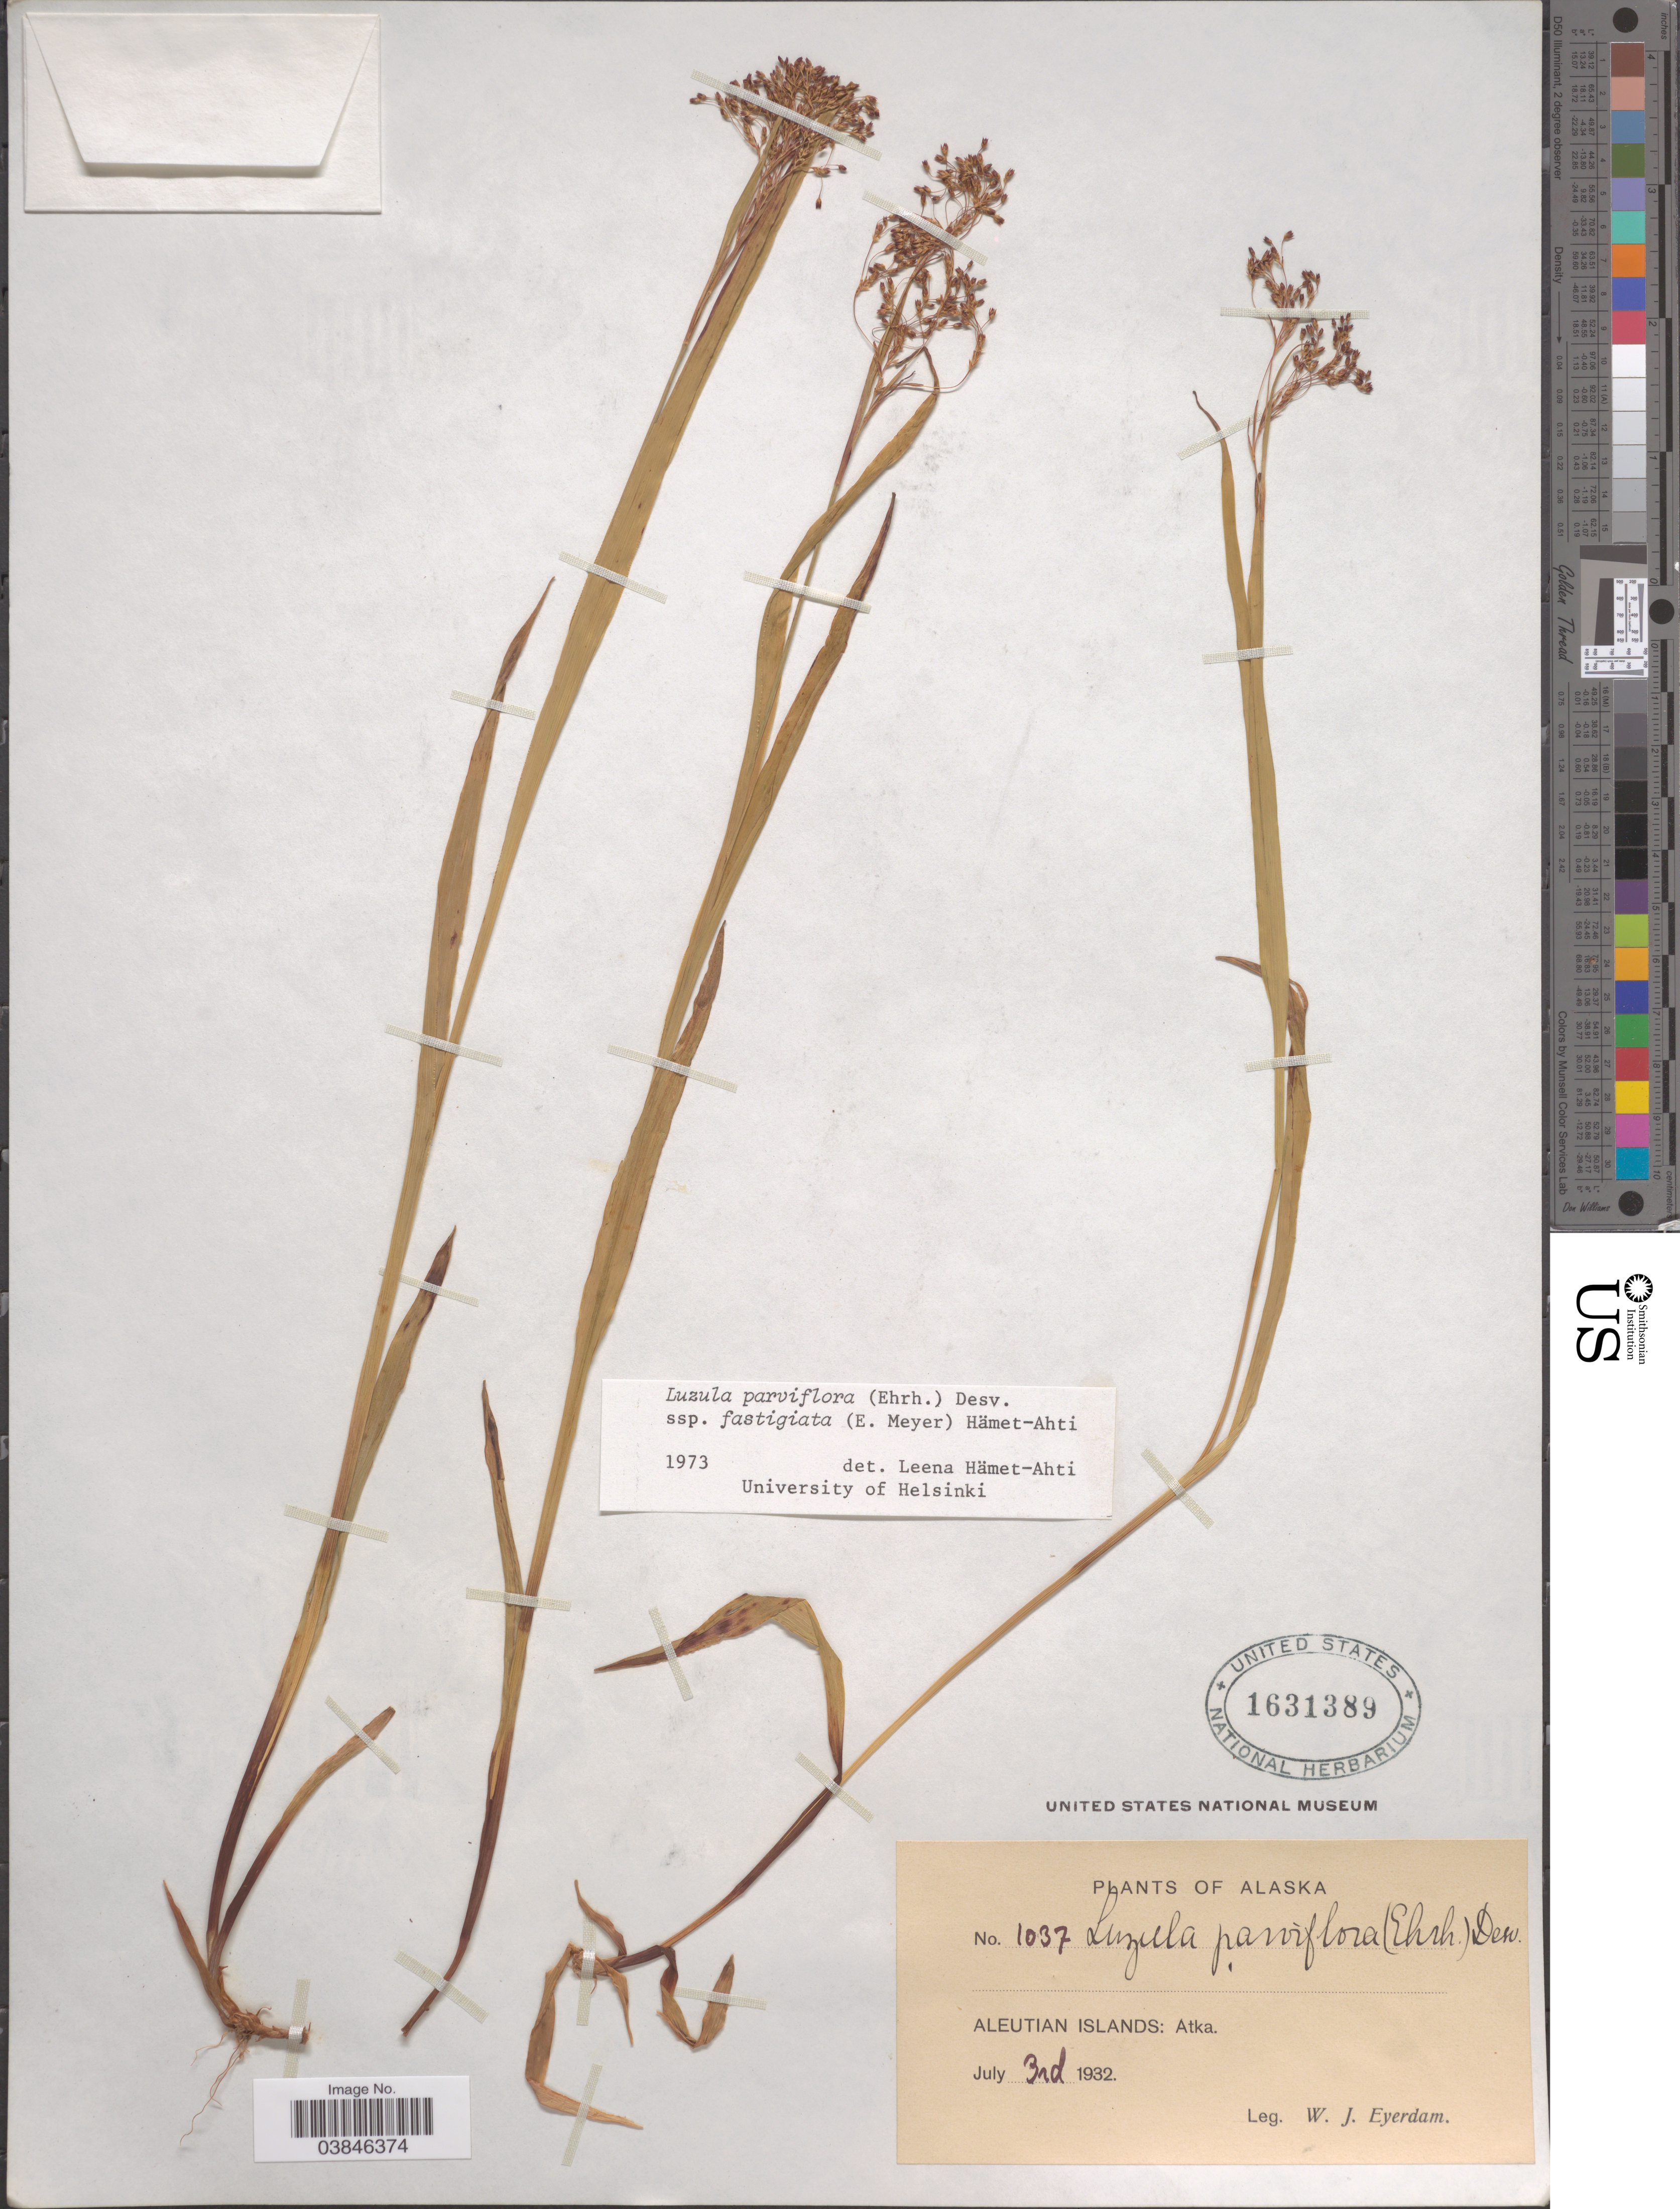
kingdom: Plantae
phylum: Tracheophyta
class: Liliopsida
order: Poales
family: Juncaceae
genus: Luzula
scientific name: Luzula parviflora subsp. fastigiata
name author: Buchenau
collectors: W. J. Eyerdam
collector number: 1037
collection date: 1932-07-03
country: United States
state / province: Alaska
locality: Aleutian Islands: Atka.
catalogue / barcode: US 1631389